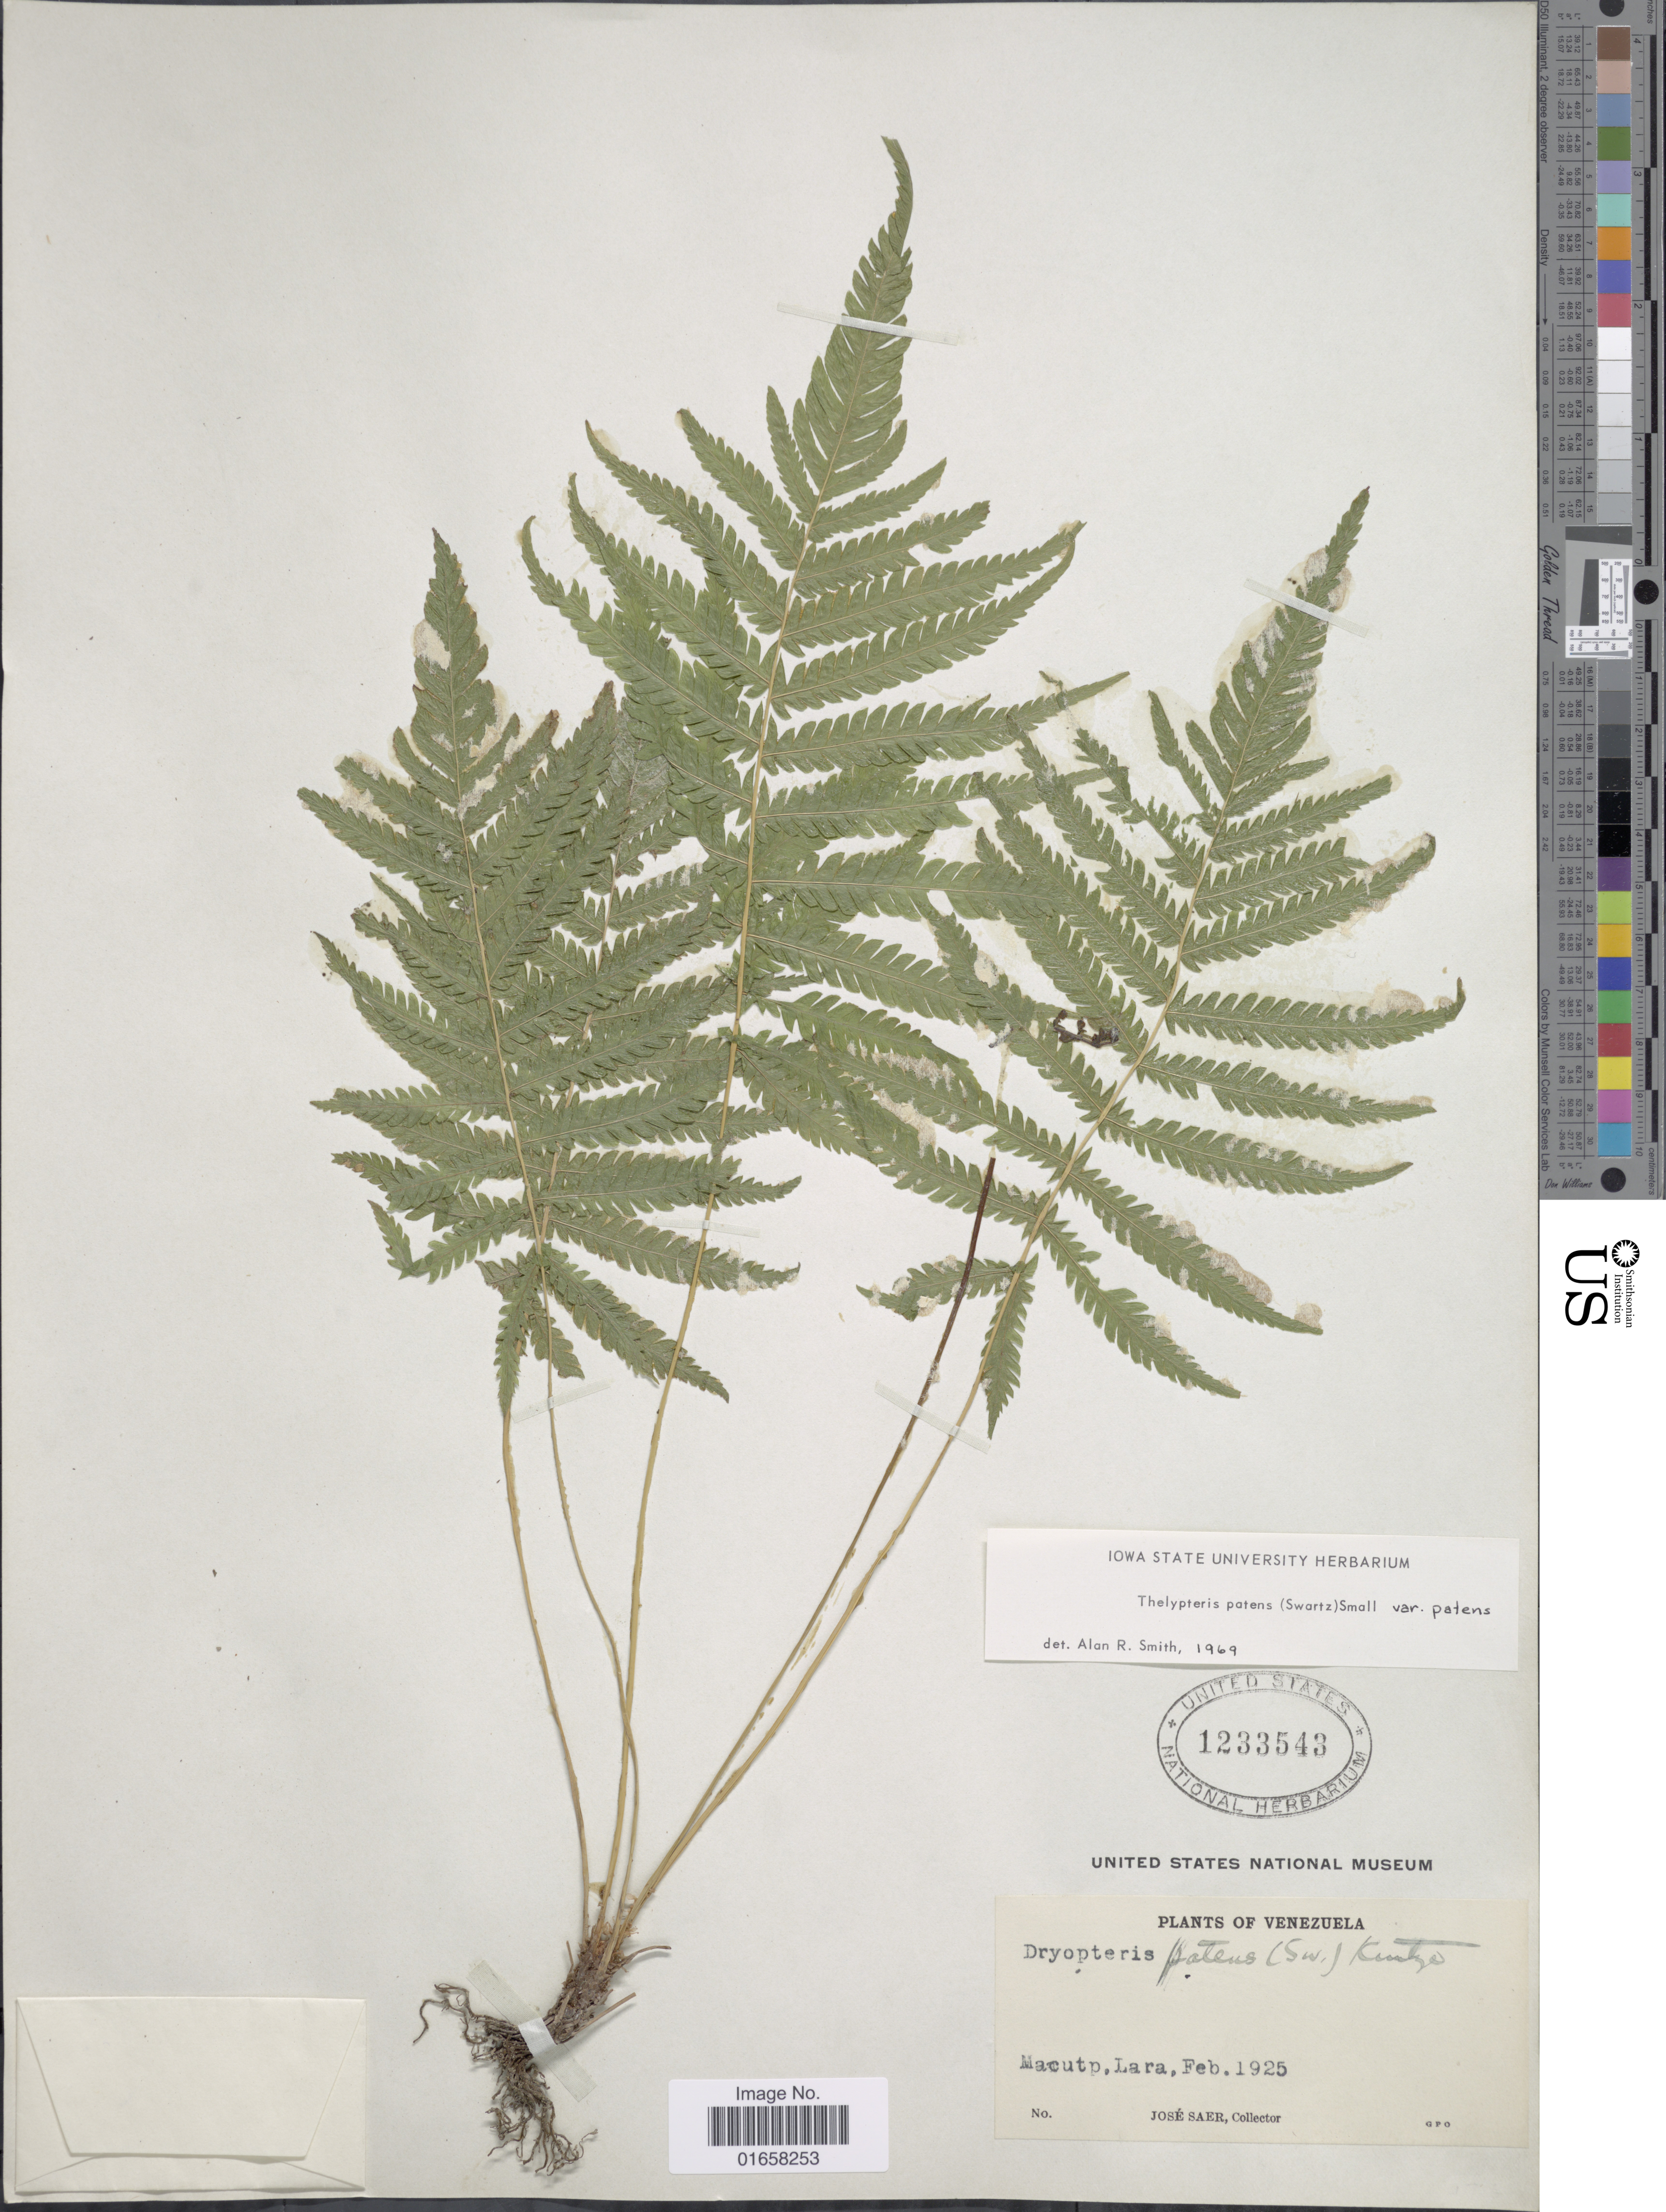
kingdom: Plantae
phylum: Tracheophyta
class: Polypodiopsida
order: Polypodiales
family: Thelypteridaceae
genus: Christella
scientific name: Christella patens var. patens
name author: (Sw.) Holttum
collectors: J. Saer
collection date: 1925-02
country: Venezuela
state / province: Lara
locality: Macutp.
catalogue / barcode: US 1233543